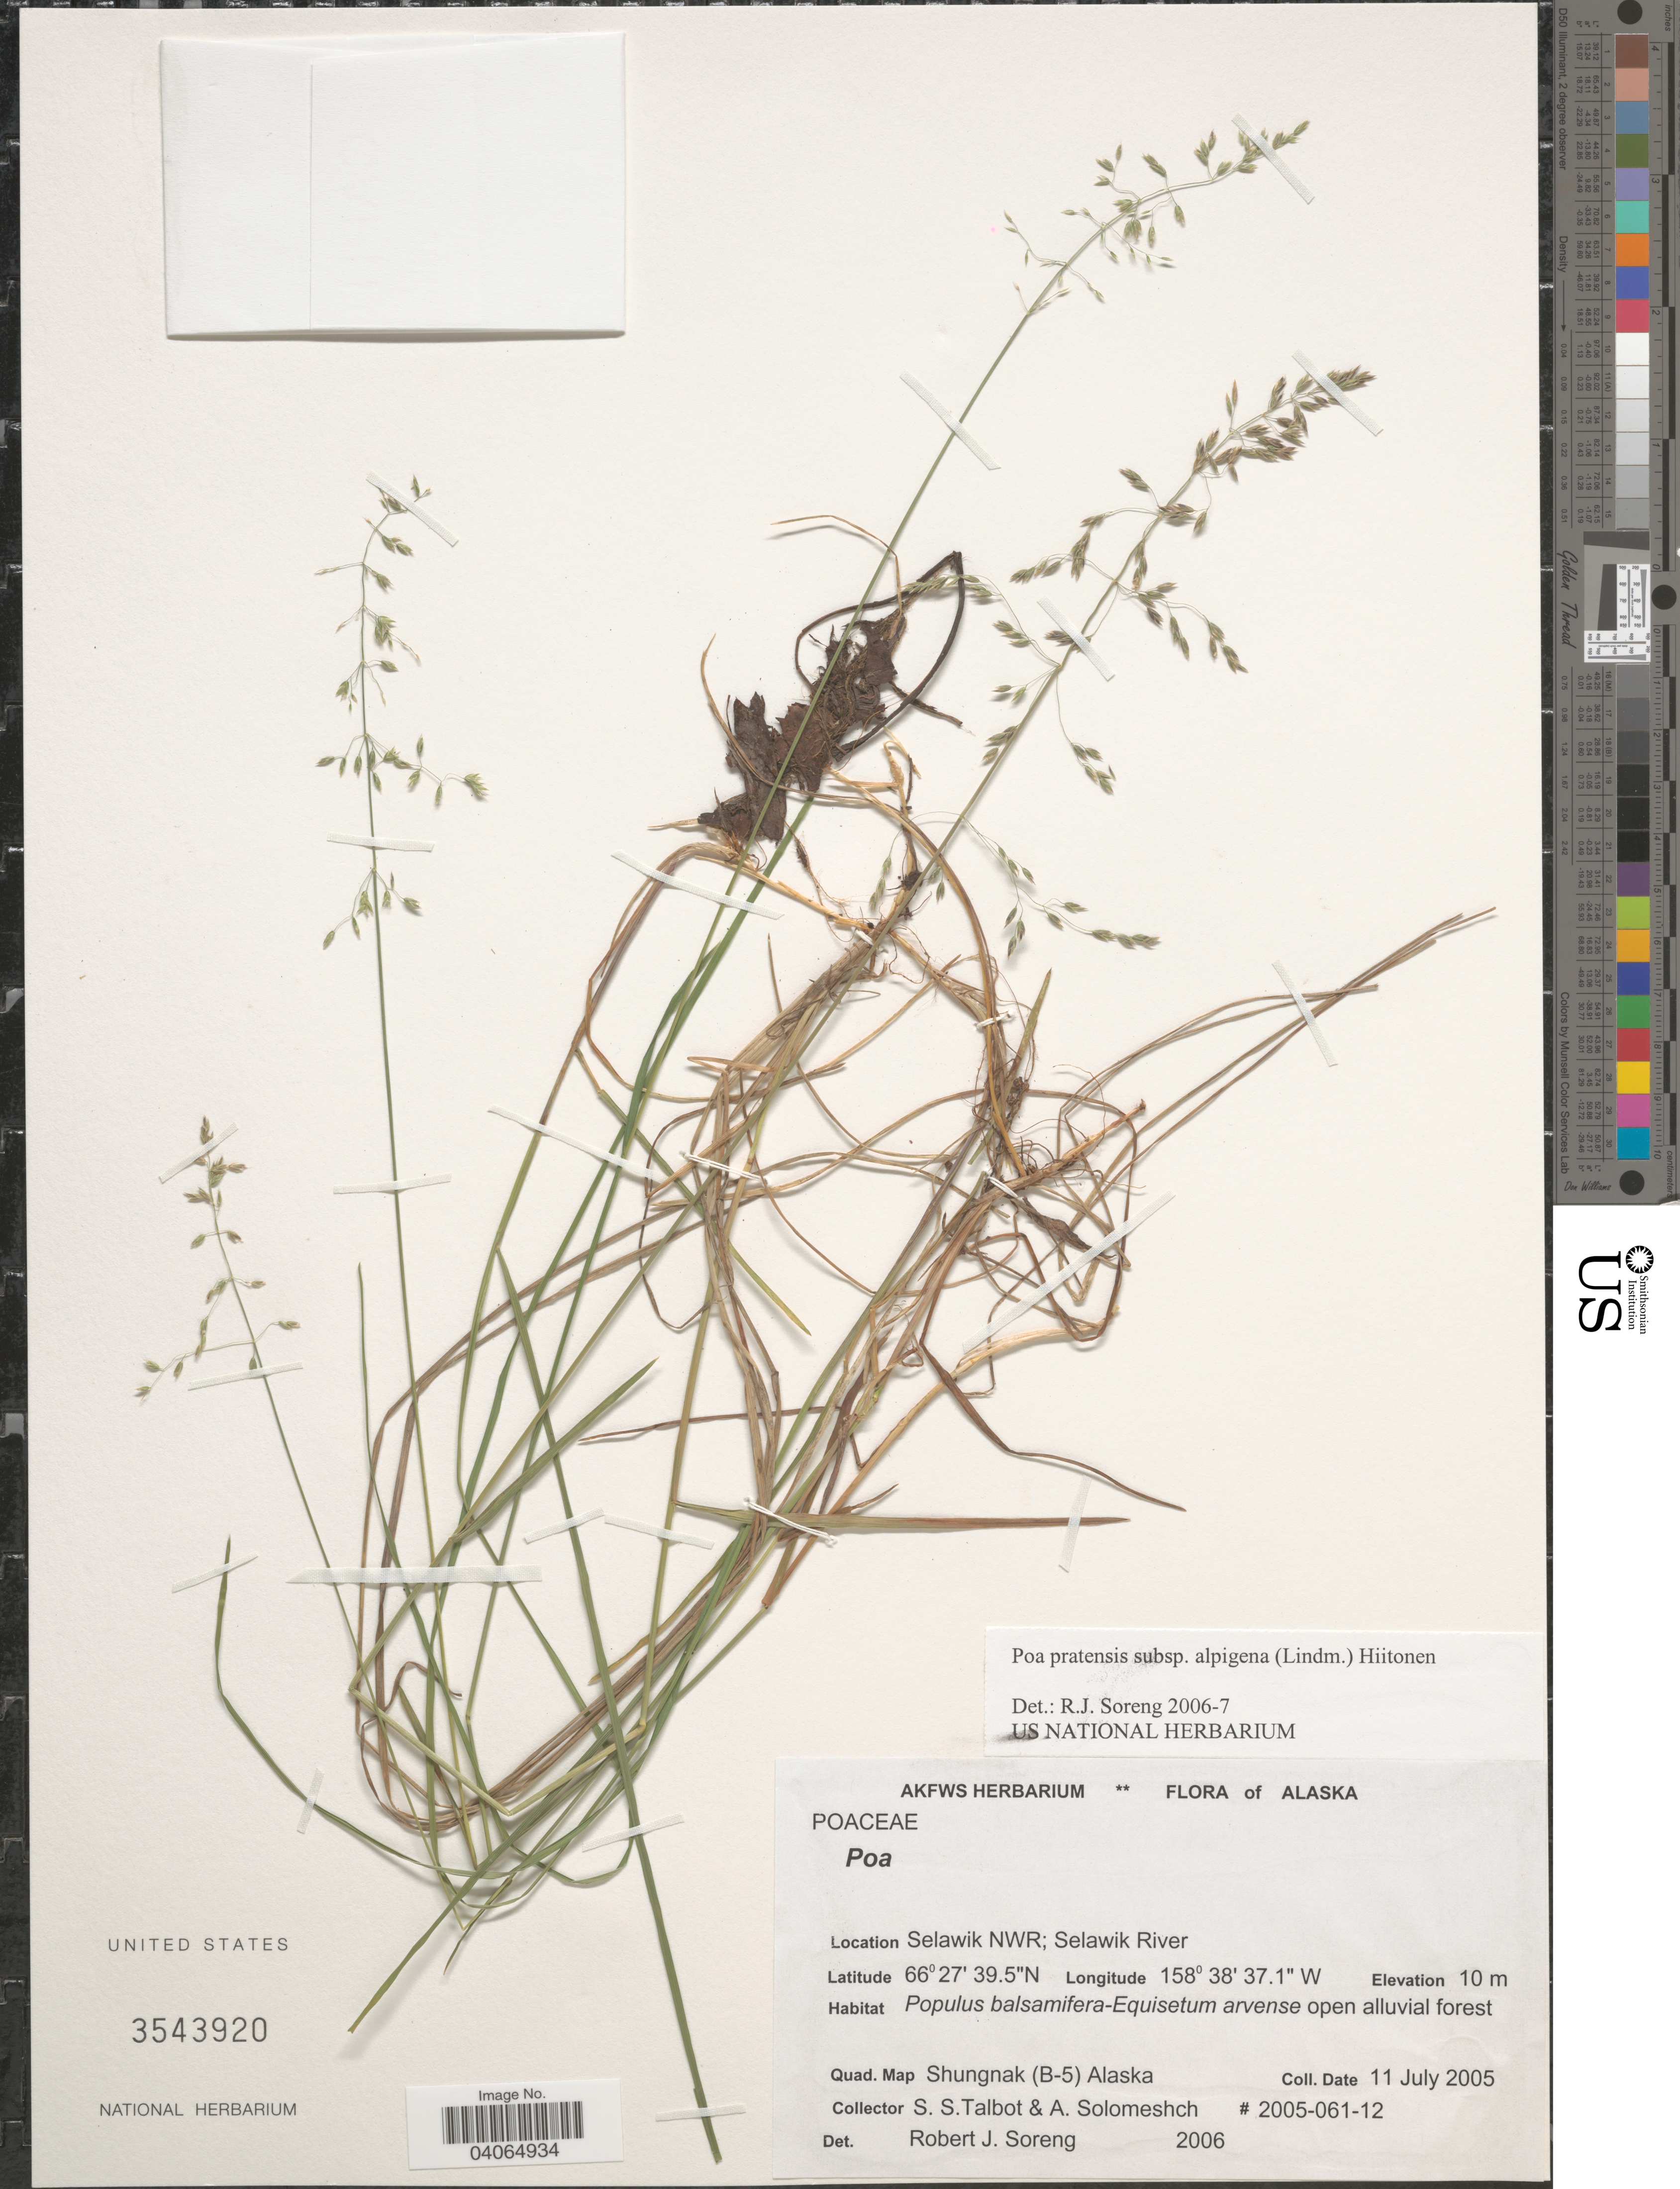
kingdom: Plantae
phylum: Tracheophyta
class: Liliopsida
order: Poales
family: Poaceae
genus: Poa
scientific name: Poa pratensis subsp. alpigena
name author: (Lindm.) Hiitonen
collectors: S. S. Talbot & A. Solomeshch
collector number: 2005-061-12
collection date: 2005-07-11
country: United States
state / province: Alaska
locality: Selawik NWR; Selawik River. Quad. Map Shungnak (B-5).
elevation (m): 10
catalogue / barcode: US 3543920